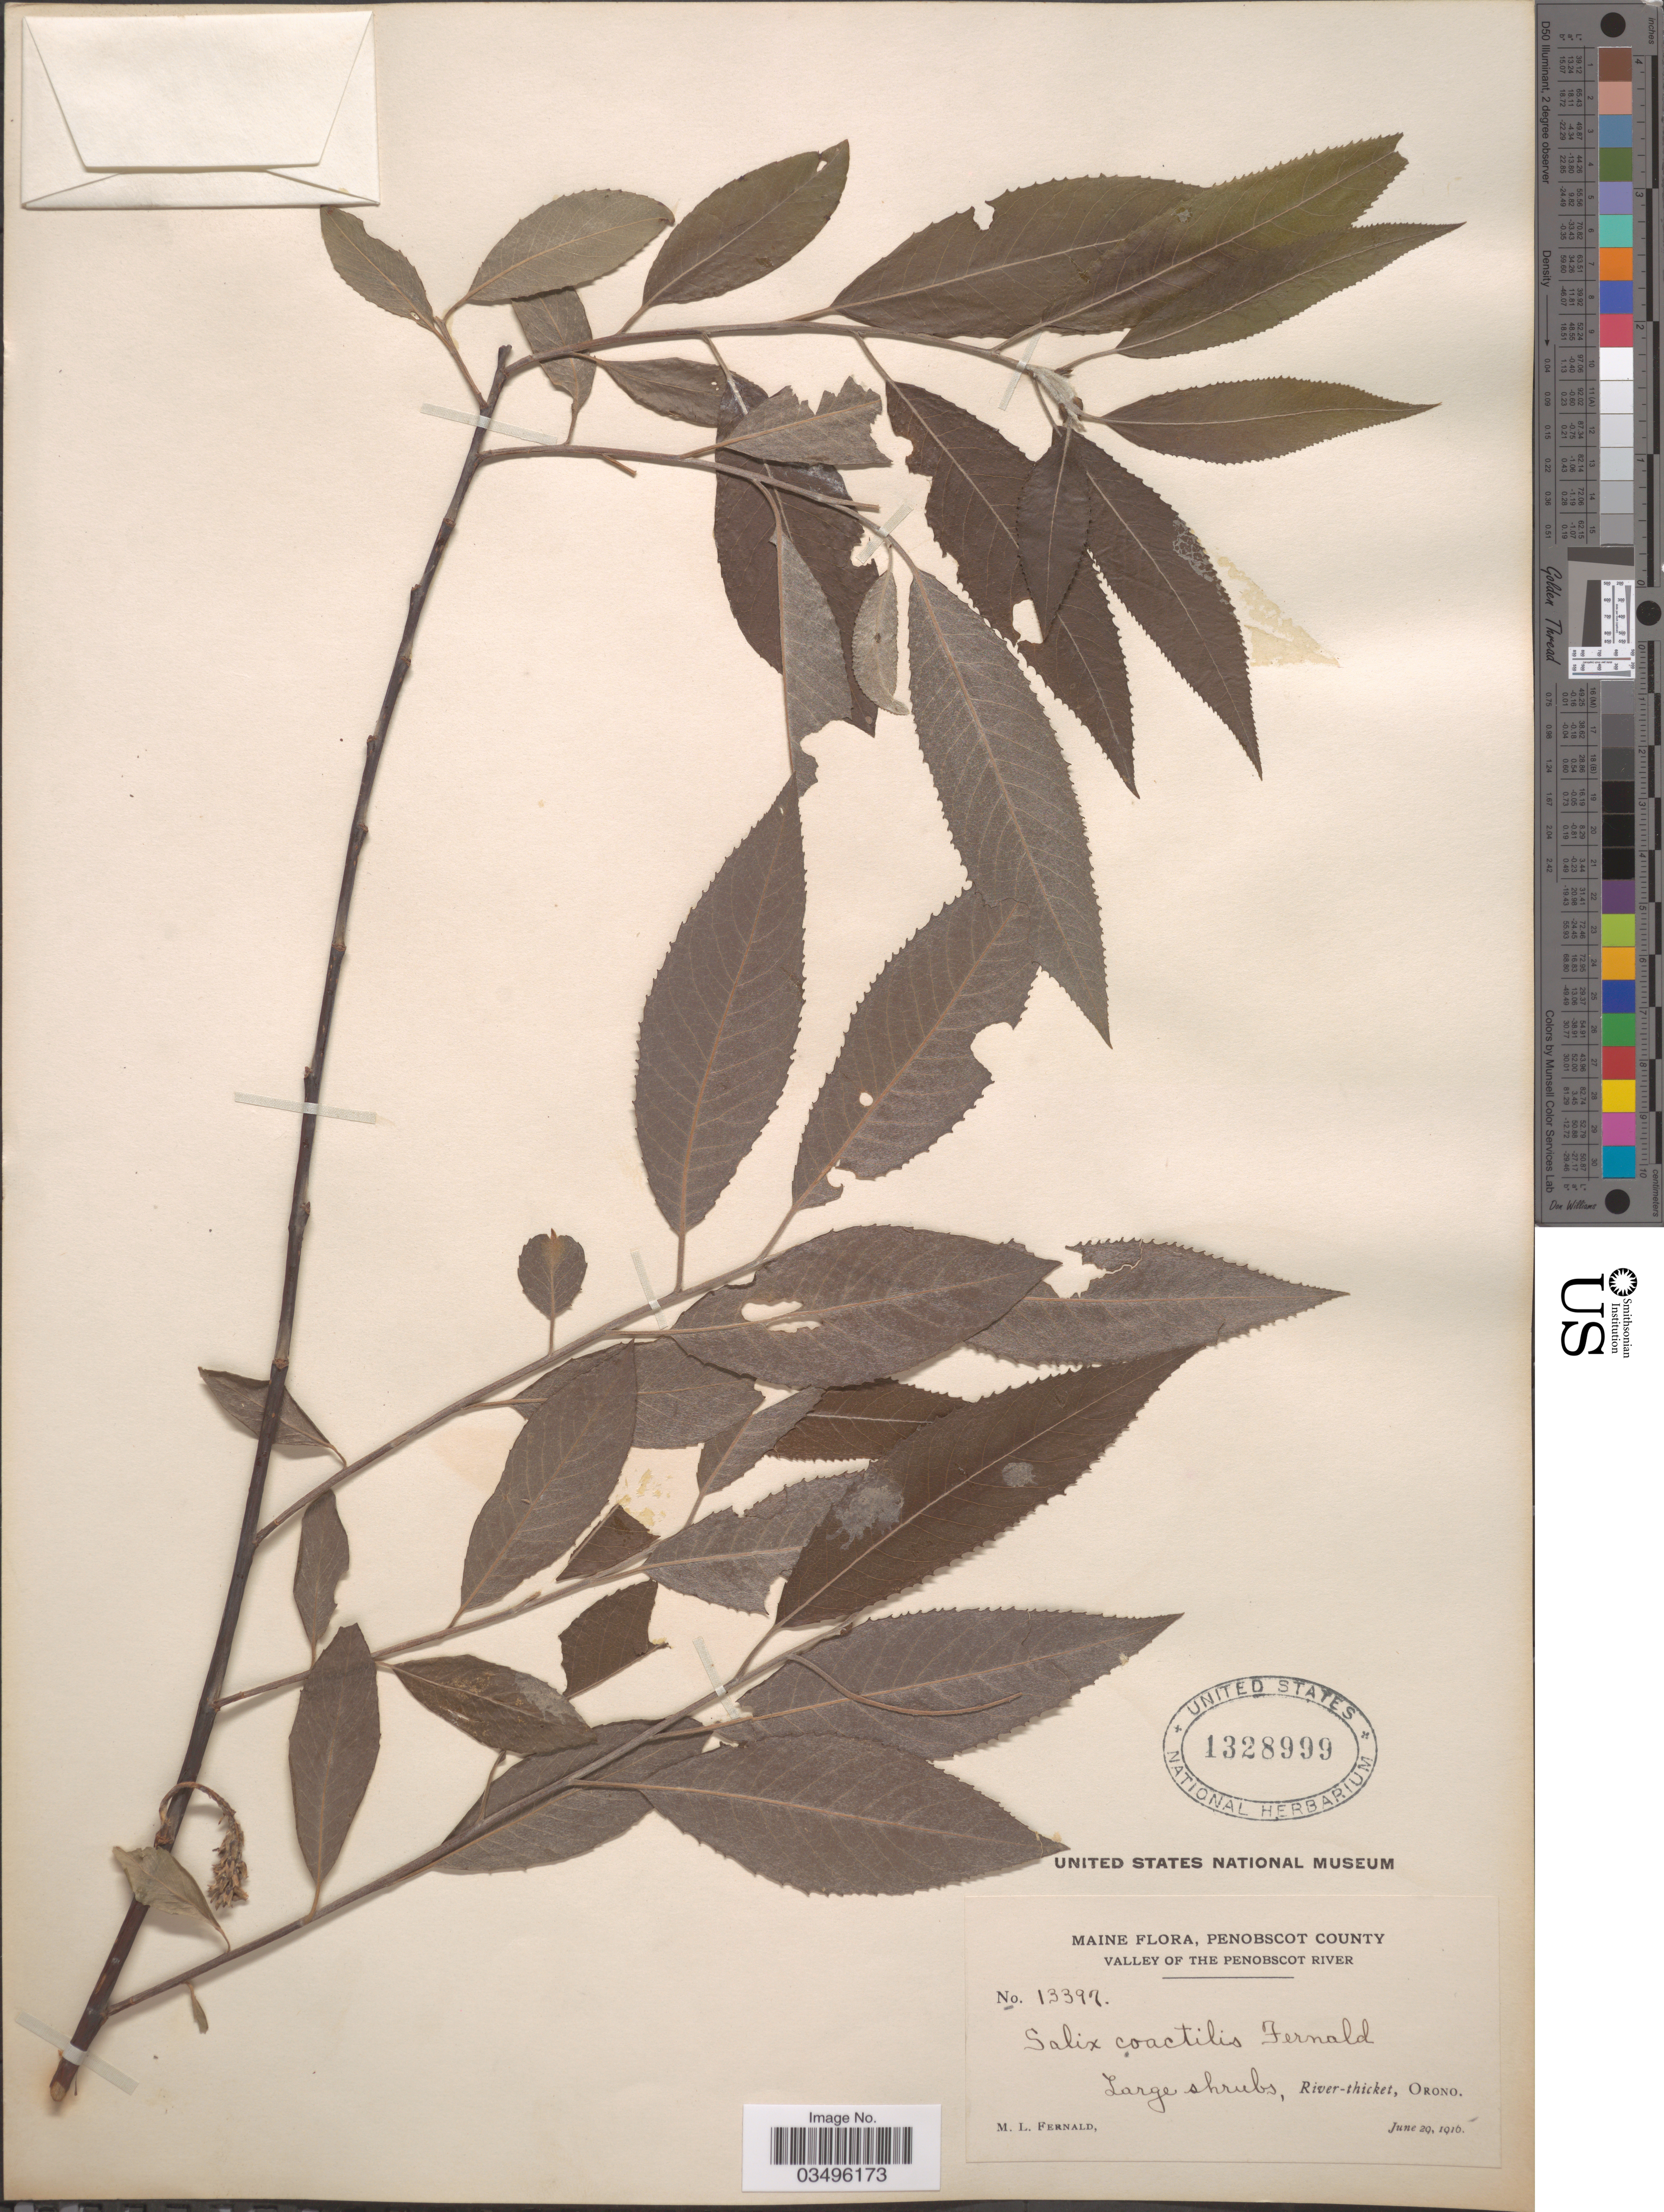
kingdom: Plantae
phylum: Tracheophyta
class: Magnoliopsida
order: Malpighiales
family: Salicaceae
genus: Salix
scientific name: Salix coactilis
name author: Fernald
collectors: M. L. Fernald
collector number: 13397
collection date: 1916-06-20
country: United States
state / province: Maine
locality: Penobscot County. Valley of the Penobscot River. Large shrubs, River-thicket, Orono.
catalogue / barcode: US 1328999